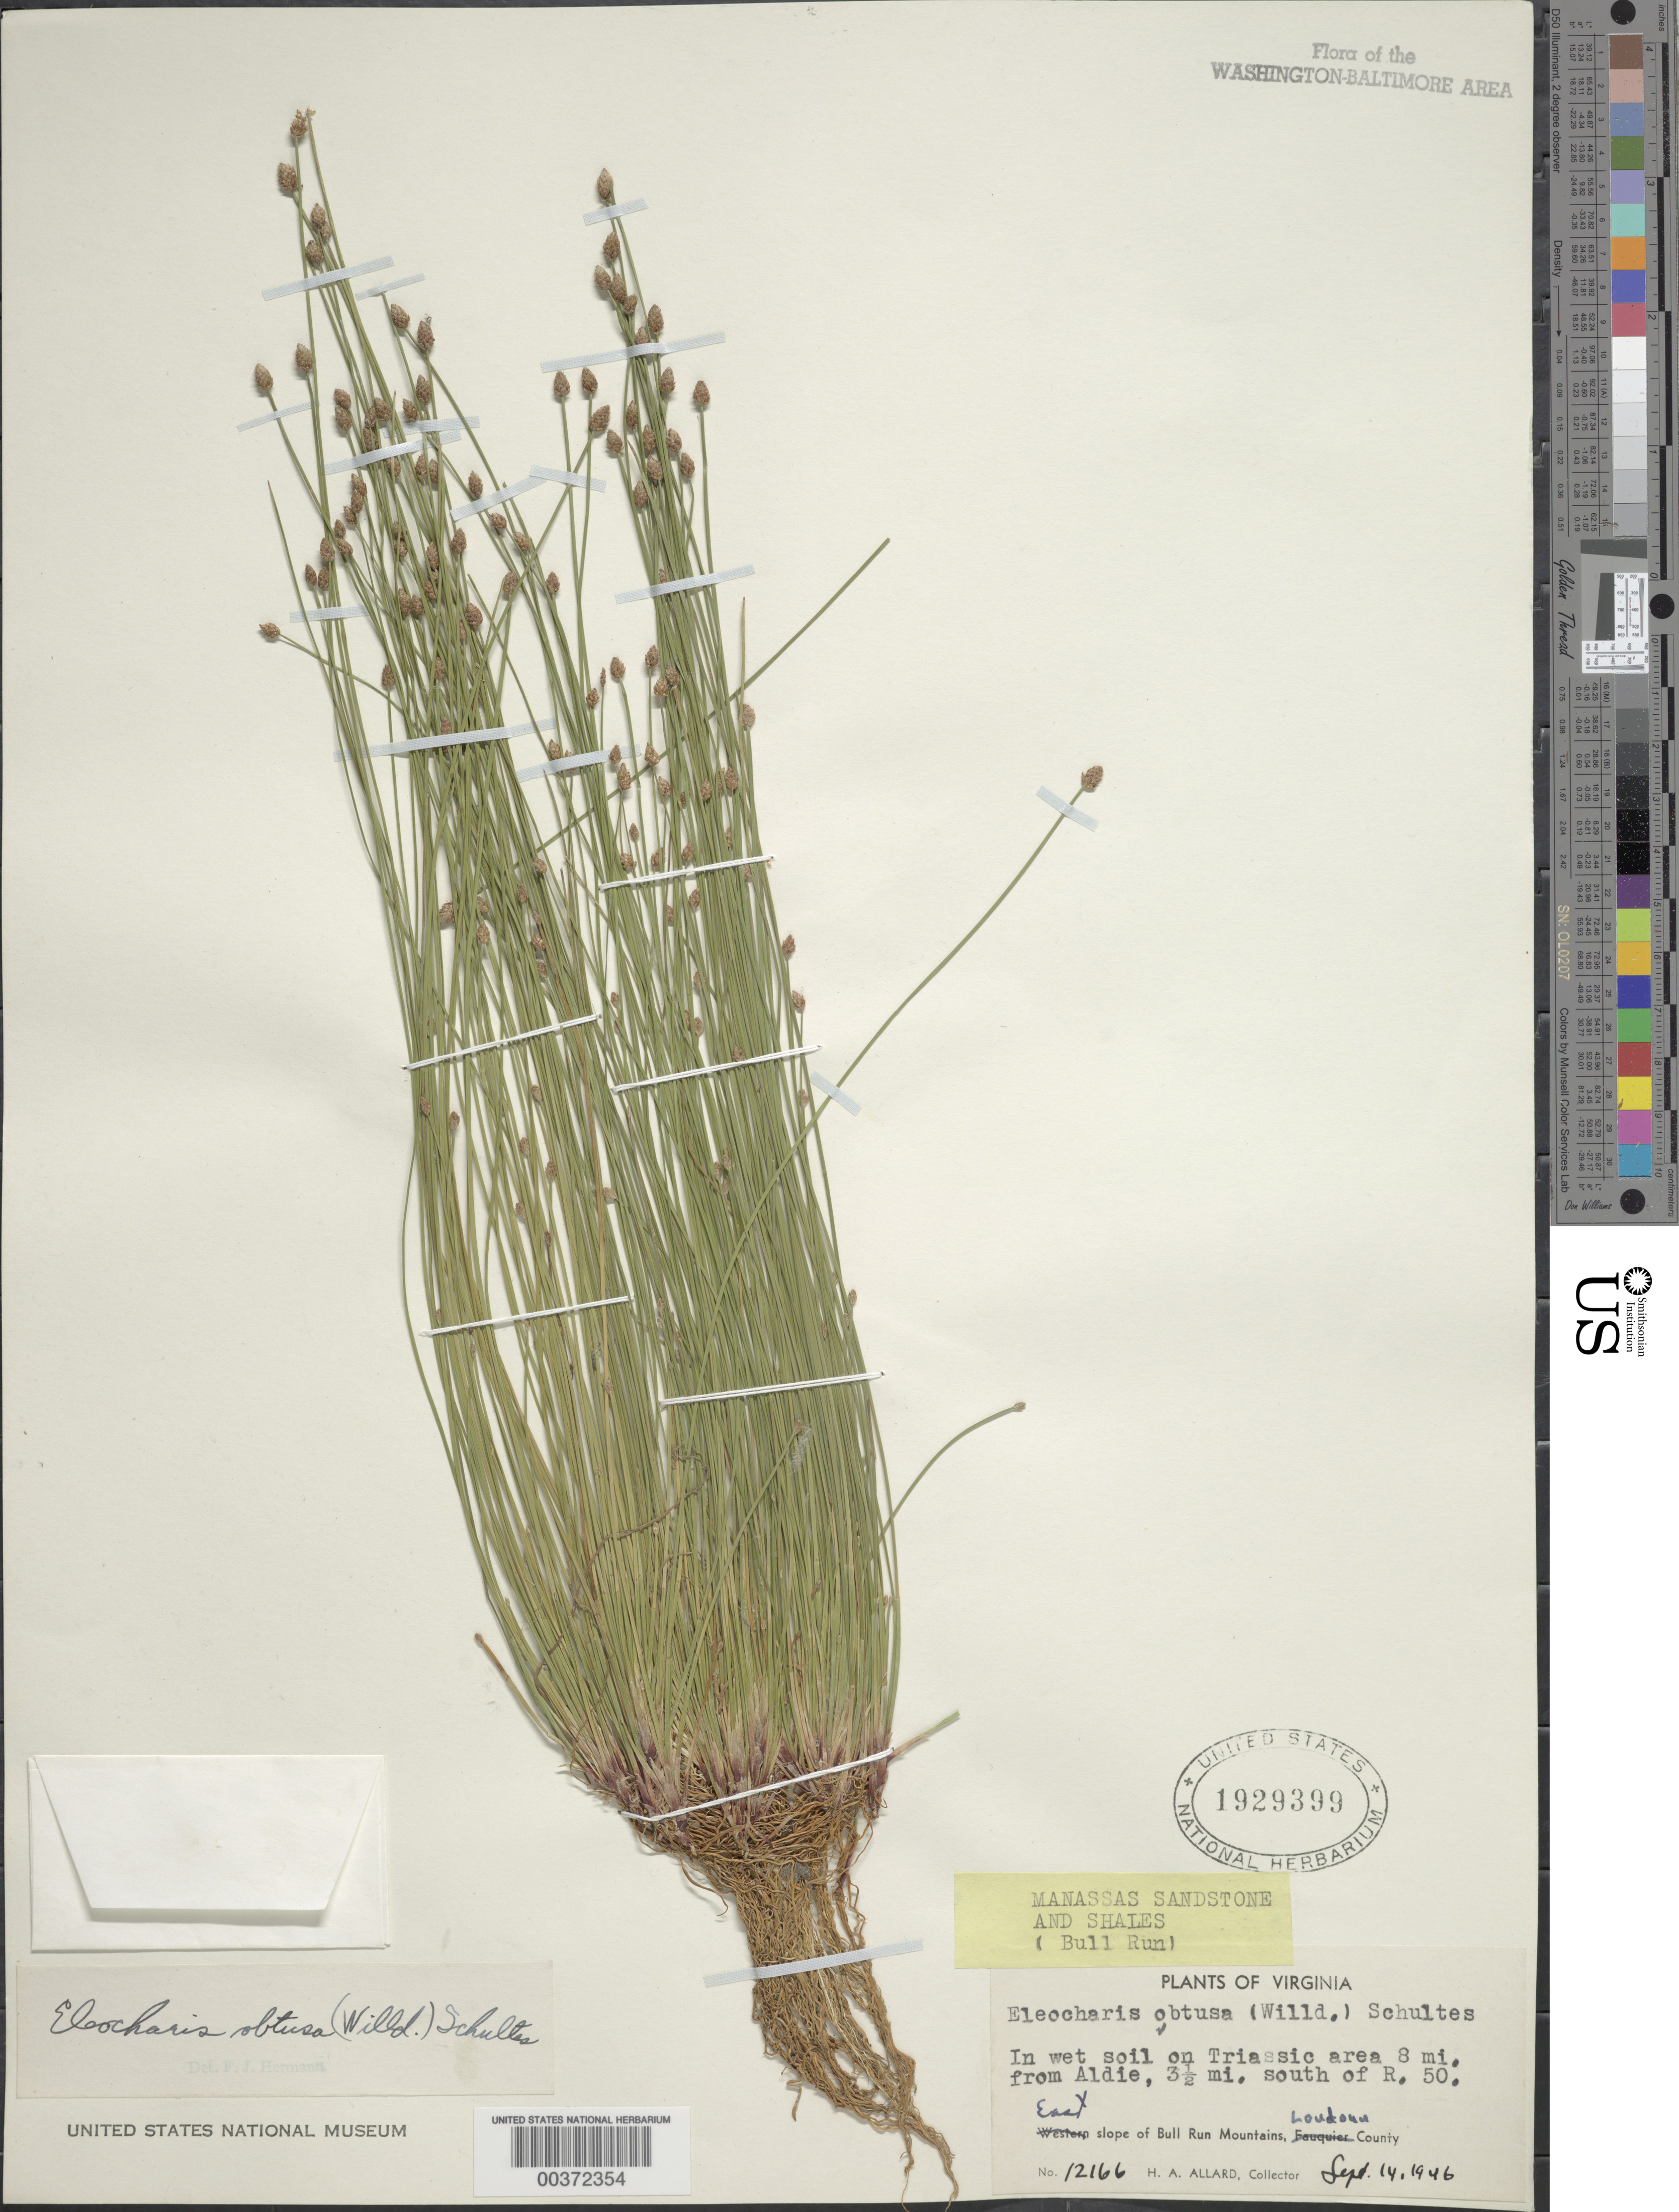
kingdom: Plantae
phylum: Tracheophyta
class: Liliopsida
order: Poales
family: Cyperaceae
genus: Eleocharis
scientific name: Eleocharis obtusa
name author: (Willd.) Schult.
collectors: H. A. Allard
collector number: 12166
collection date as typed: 14 Sep 1946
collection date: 1946-09-14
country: United States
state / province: Virginia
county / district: Loudoun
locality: South of Route 50, near Aldie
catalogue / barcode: US 1929399